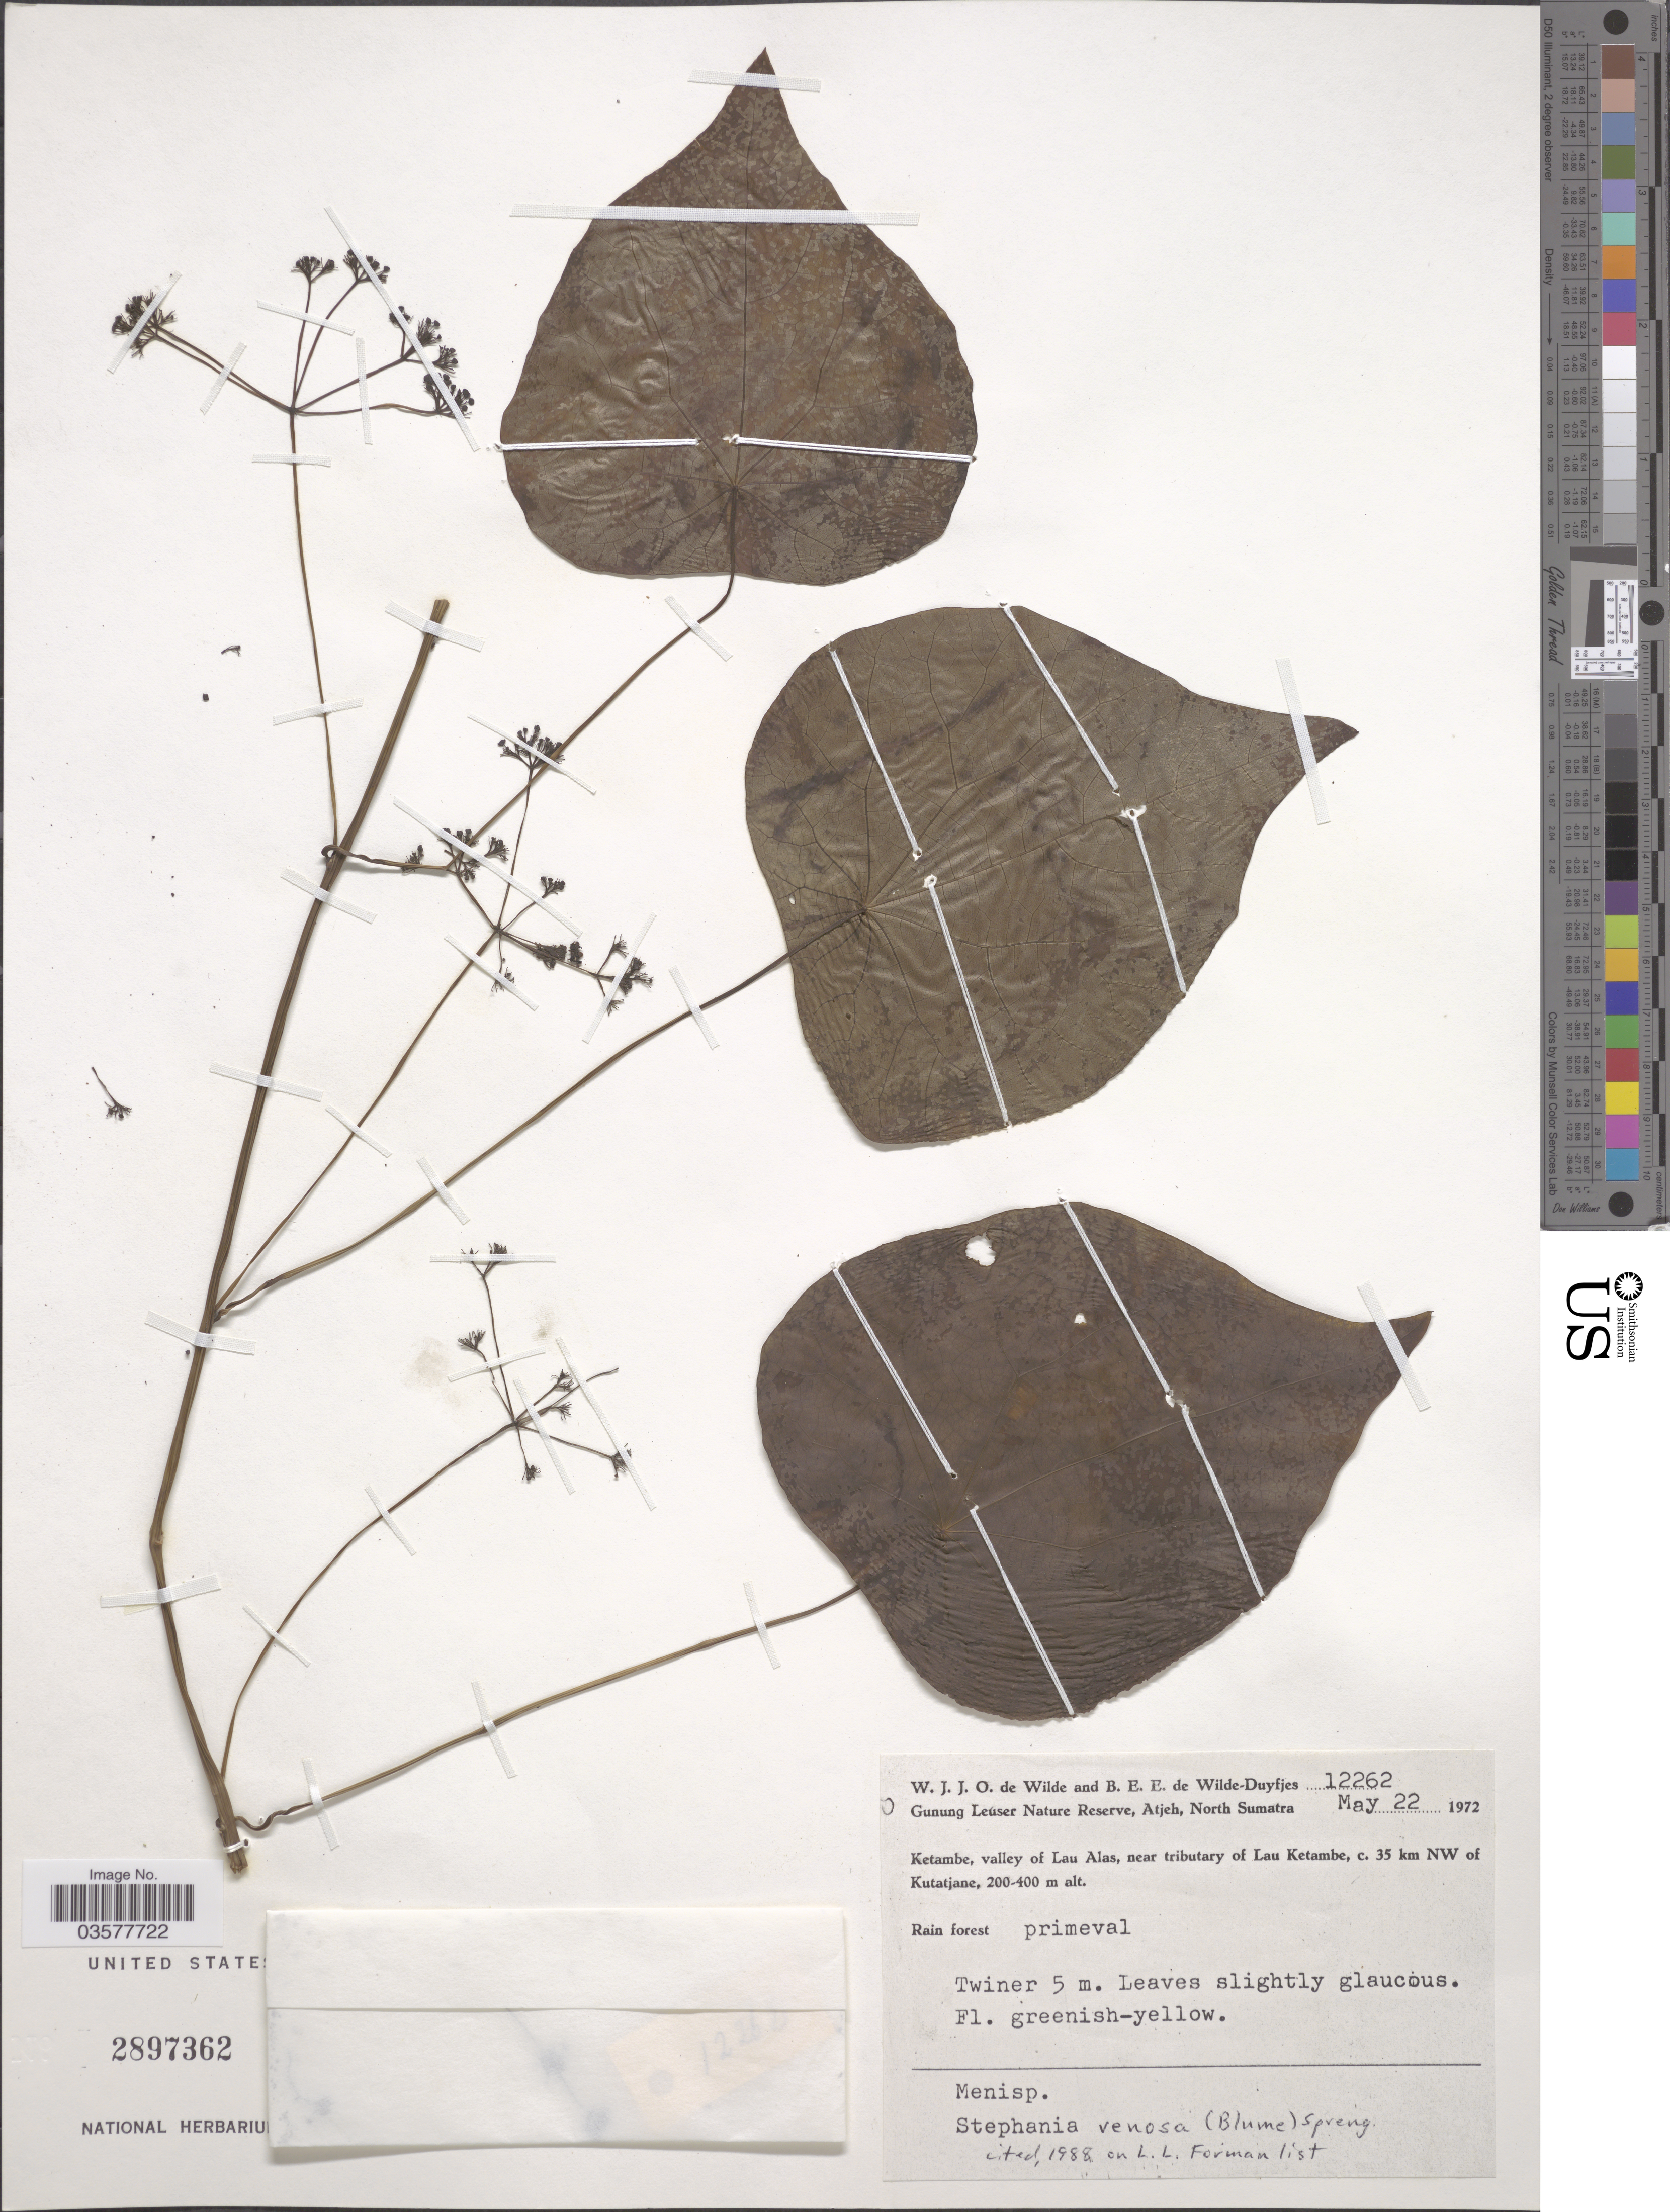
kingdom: Plantae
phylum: Tracheophyta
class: Magnoliopsida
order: Ranunculales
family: Menispermaceae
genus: Stephania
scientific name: Stephania venosa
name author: Spreng.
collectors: W. J. de Wilde & B. E. de Wilde-Duyfjes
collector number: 12262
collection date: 1972-05-22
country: Indonesia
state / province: Sumatra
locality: Gunung Leuser Nature Reserve, Atjeh, North Sumatra. Ketambe, valley of Lau Alas, near tributary of Lau Ketambe, c. 35 km NW of Kutatjane.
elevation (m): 200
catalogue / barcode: US 2897362